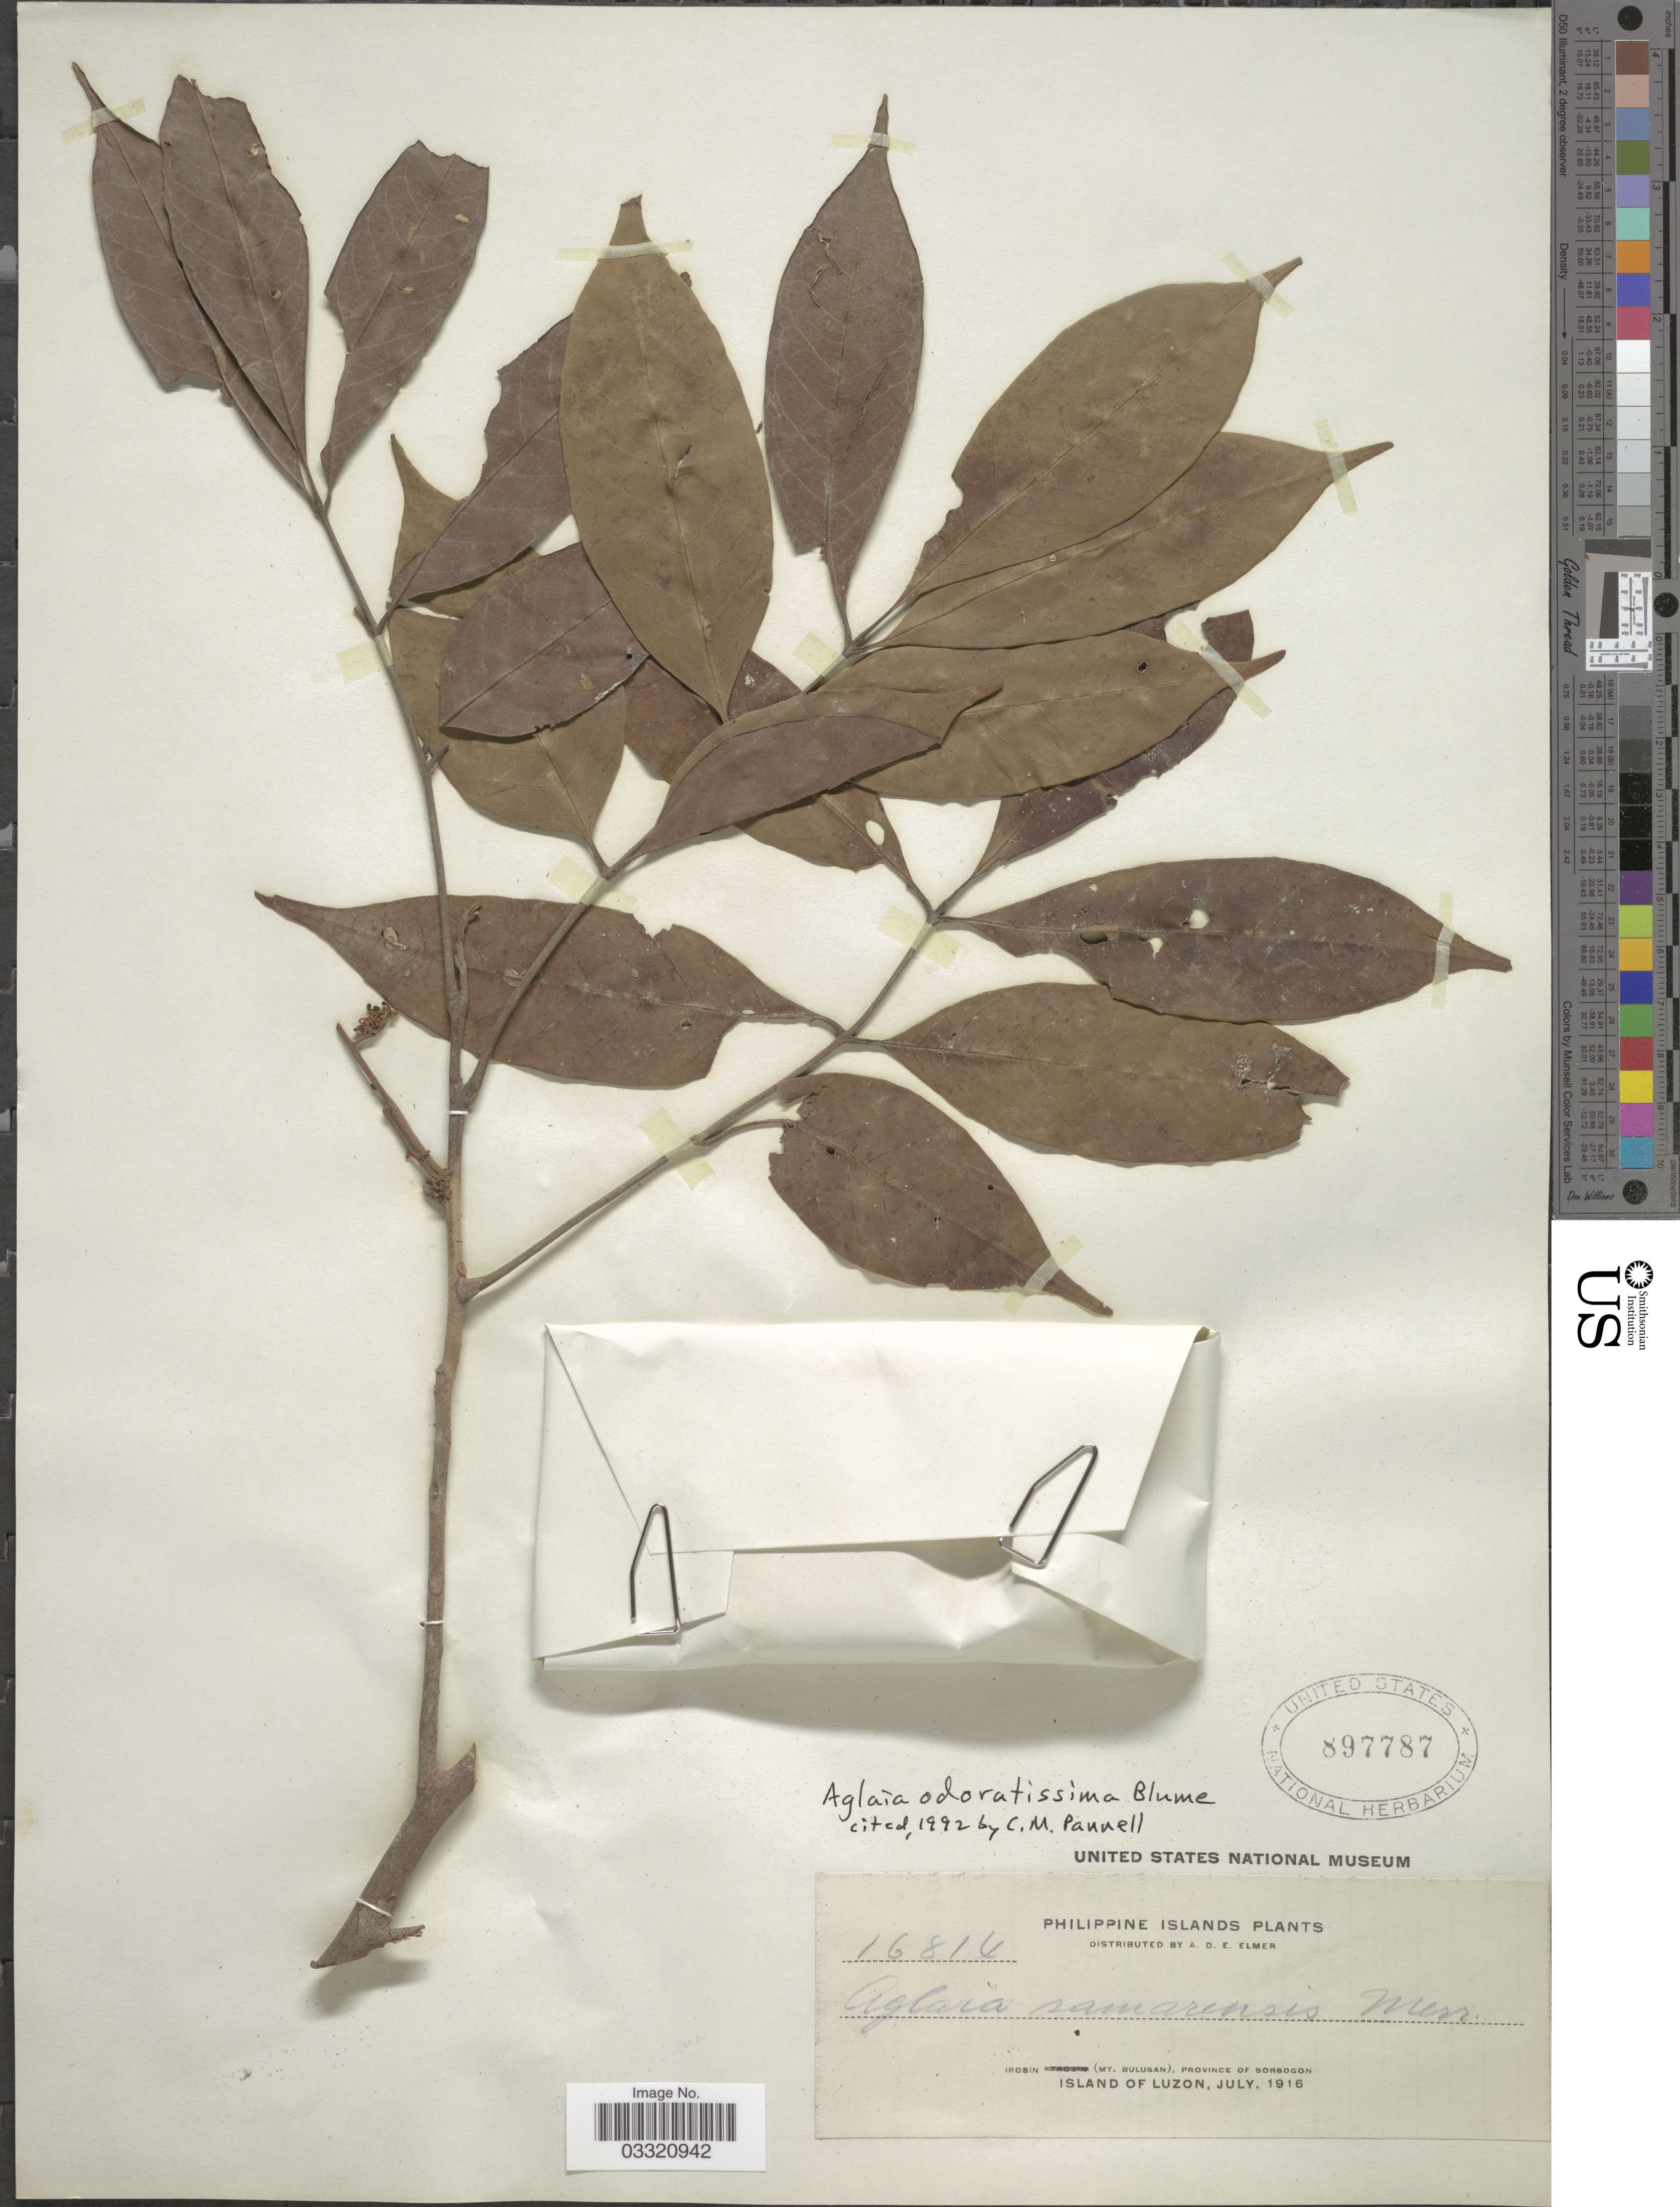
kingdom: Plantae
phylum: Tracheophyta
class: Magnoliopsida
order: Sapindales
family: Meliaceae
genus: Aglaia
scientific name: Aglaia odoratissima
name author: Blume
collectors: A. D. E. Elmer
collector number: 16814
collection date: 1917-07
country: Philippines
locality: Irosin (Mt. Bulusan), Province of Sorsogon, Island of Luzon.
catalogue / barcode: US 897787